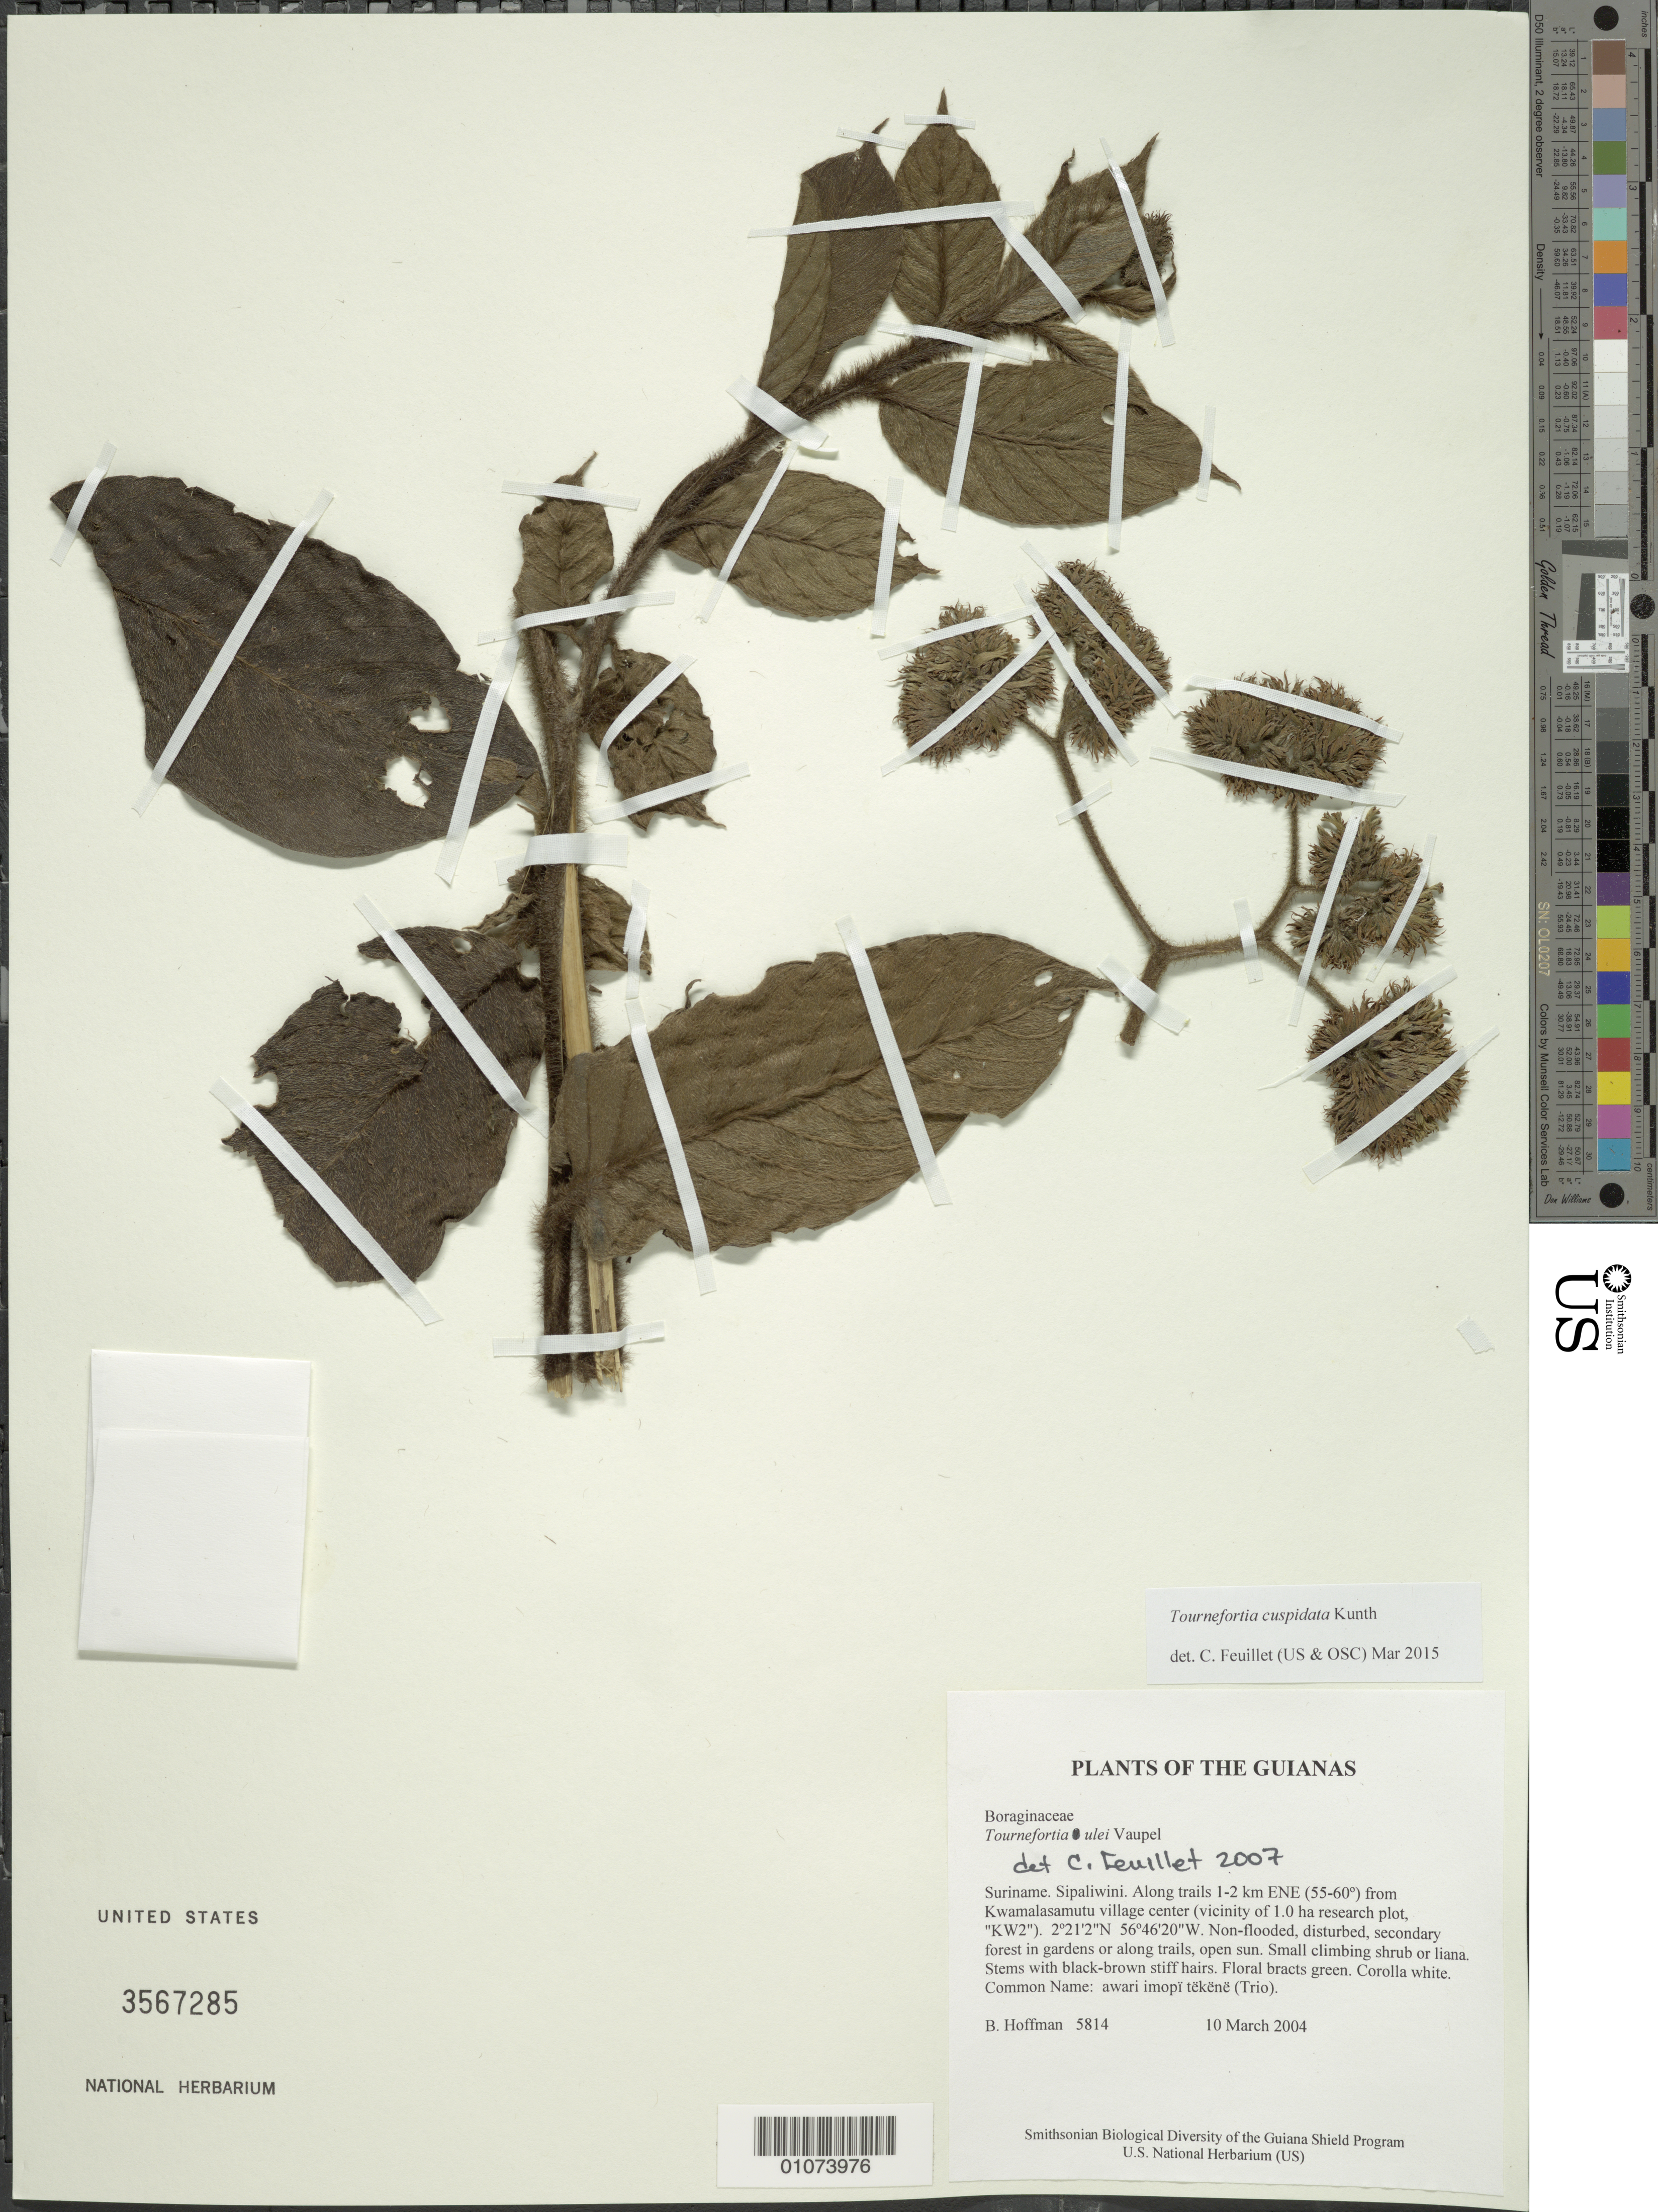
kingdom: Plantae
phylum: Tracheophyta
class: Magnoliopsida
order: Boraginales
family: Heliotropiaceae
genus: Tournefortia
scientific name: Tournefortia cuspidata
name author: Kunth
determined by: Feuillet, C.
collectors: B. Hoffman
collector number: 5814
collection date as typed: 10 March 2004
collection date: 2004-03-10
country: Suriname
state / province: Sipaliwini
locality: Along trails 1-2 km ENE (55-60º) from Kwamalasamutu village center (vicinity of 1.0 ha research plot, "KW2")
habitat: Non-flooded, disturbed, secondary forest in gardens or along trails, open sun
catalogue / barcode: US 3567285